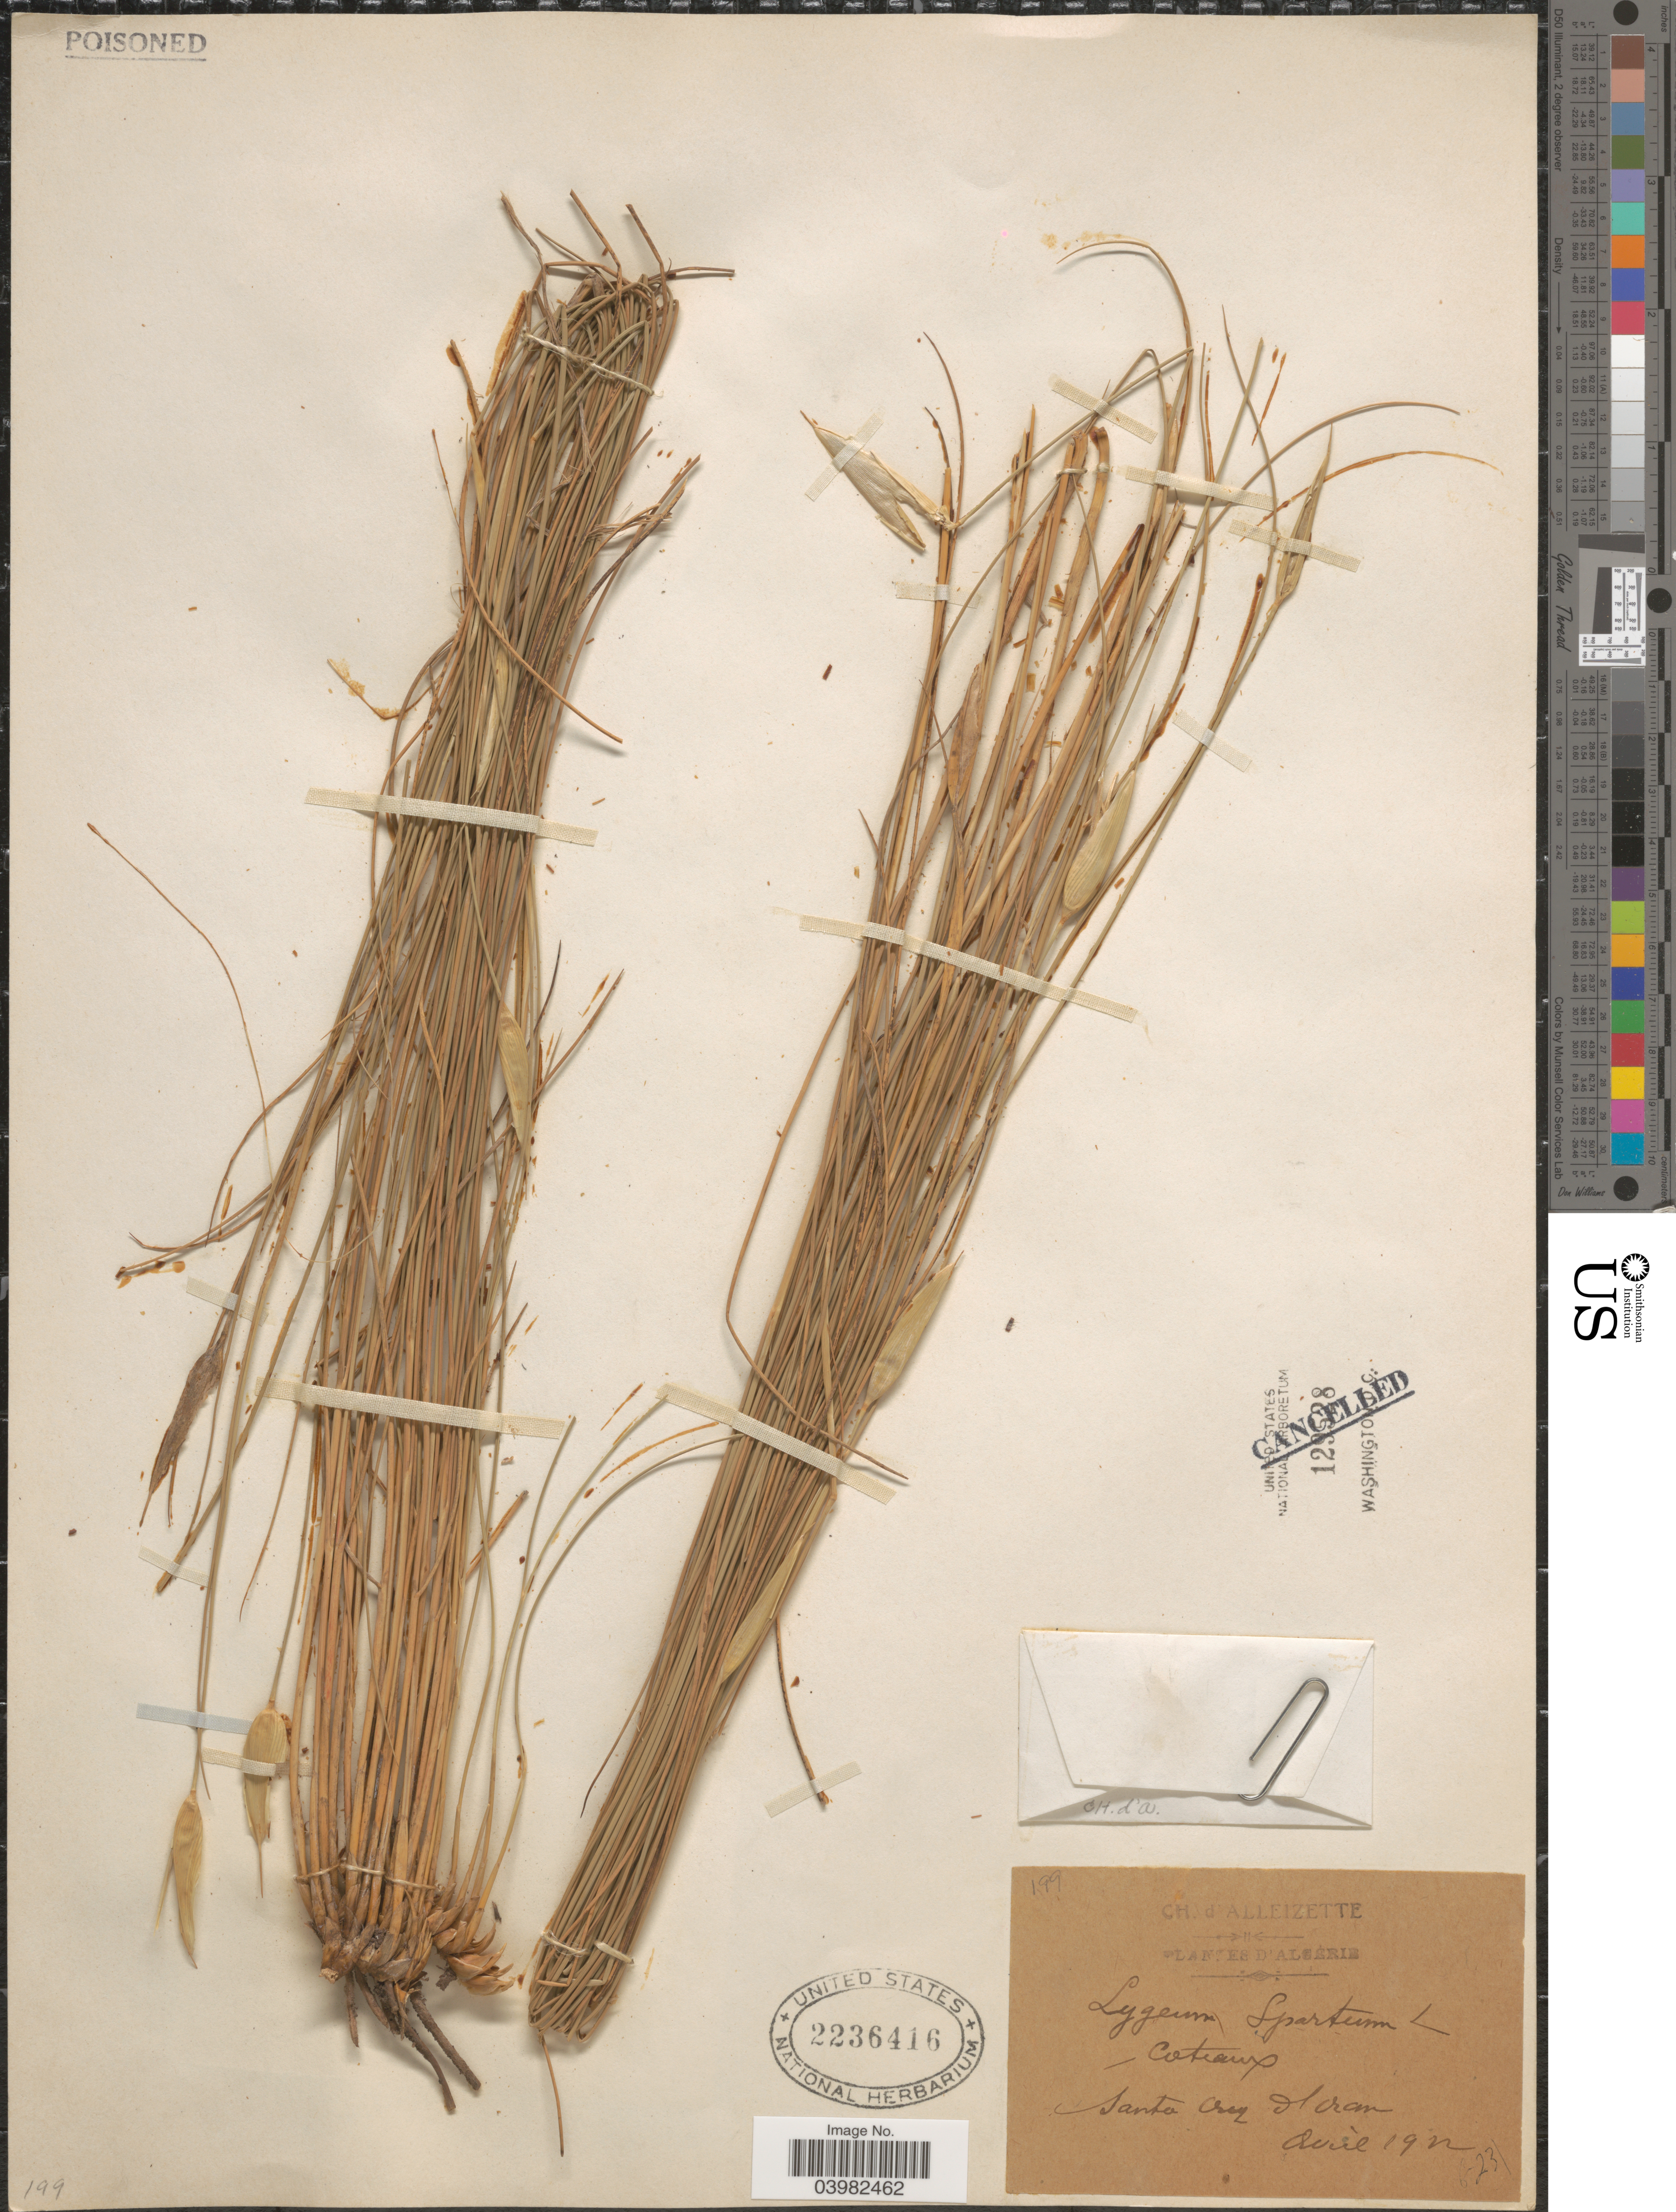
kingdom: Plantae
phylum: Tracheophyta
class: Liliopsida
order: Poales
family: Poaceae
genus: Lygeum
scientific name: Lygeum spartum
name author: L.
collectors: D'alleizette, CH.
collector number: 199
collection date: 1922-04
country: Algeria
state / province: Oran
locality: Santa Cruz d'Oran.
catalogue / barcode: US 2236416